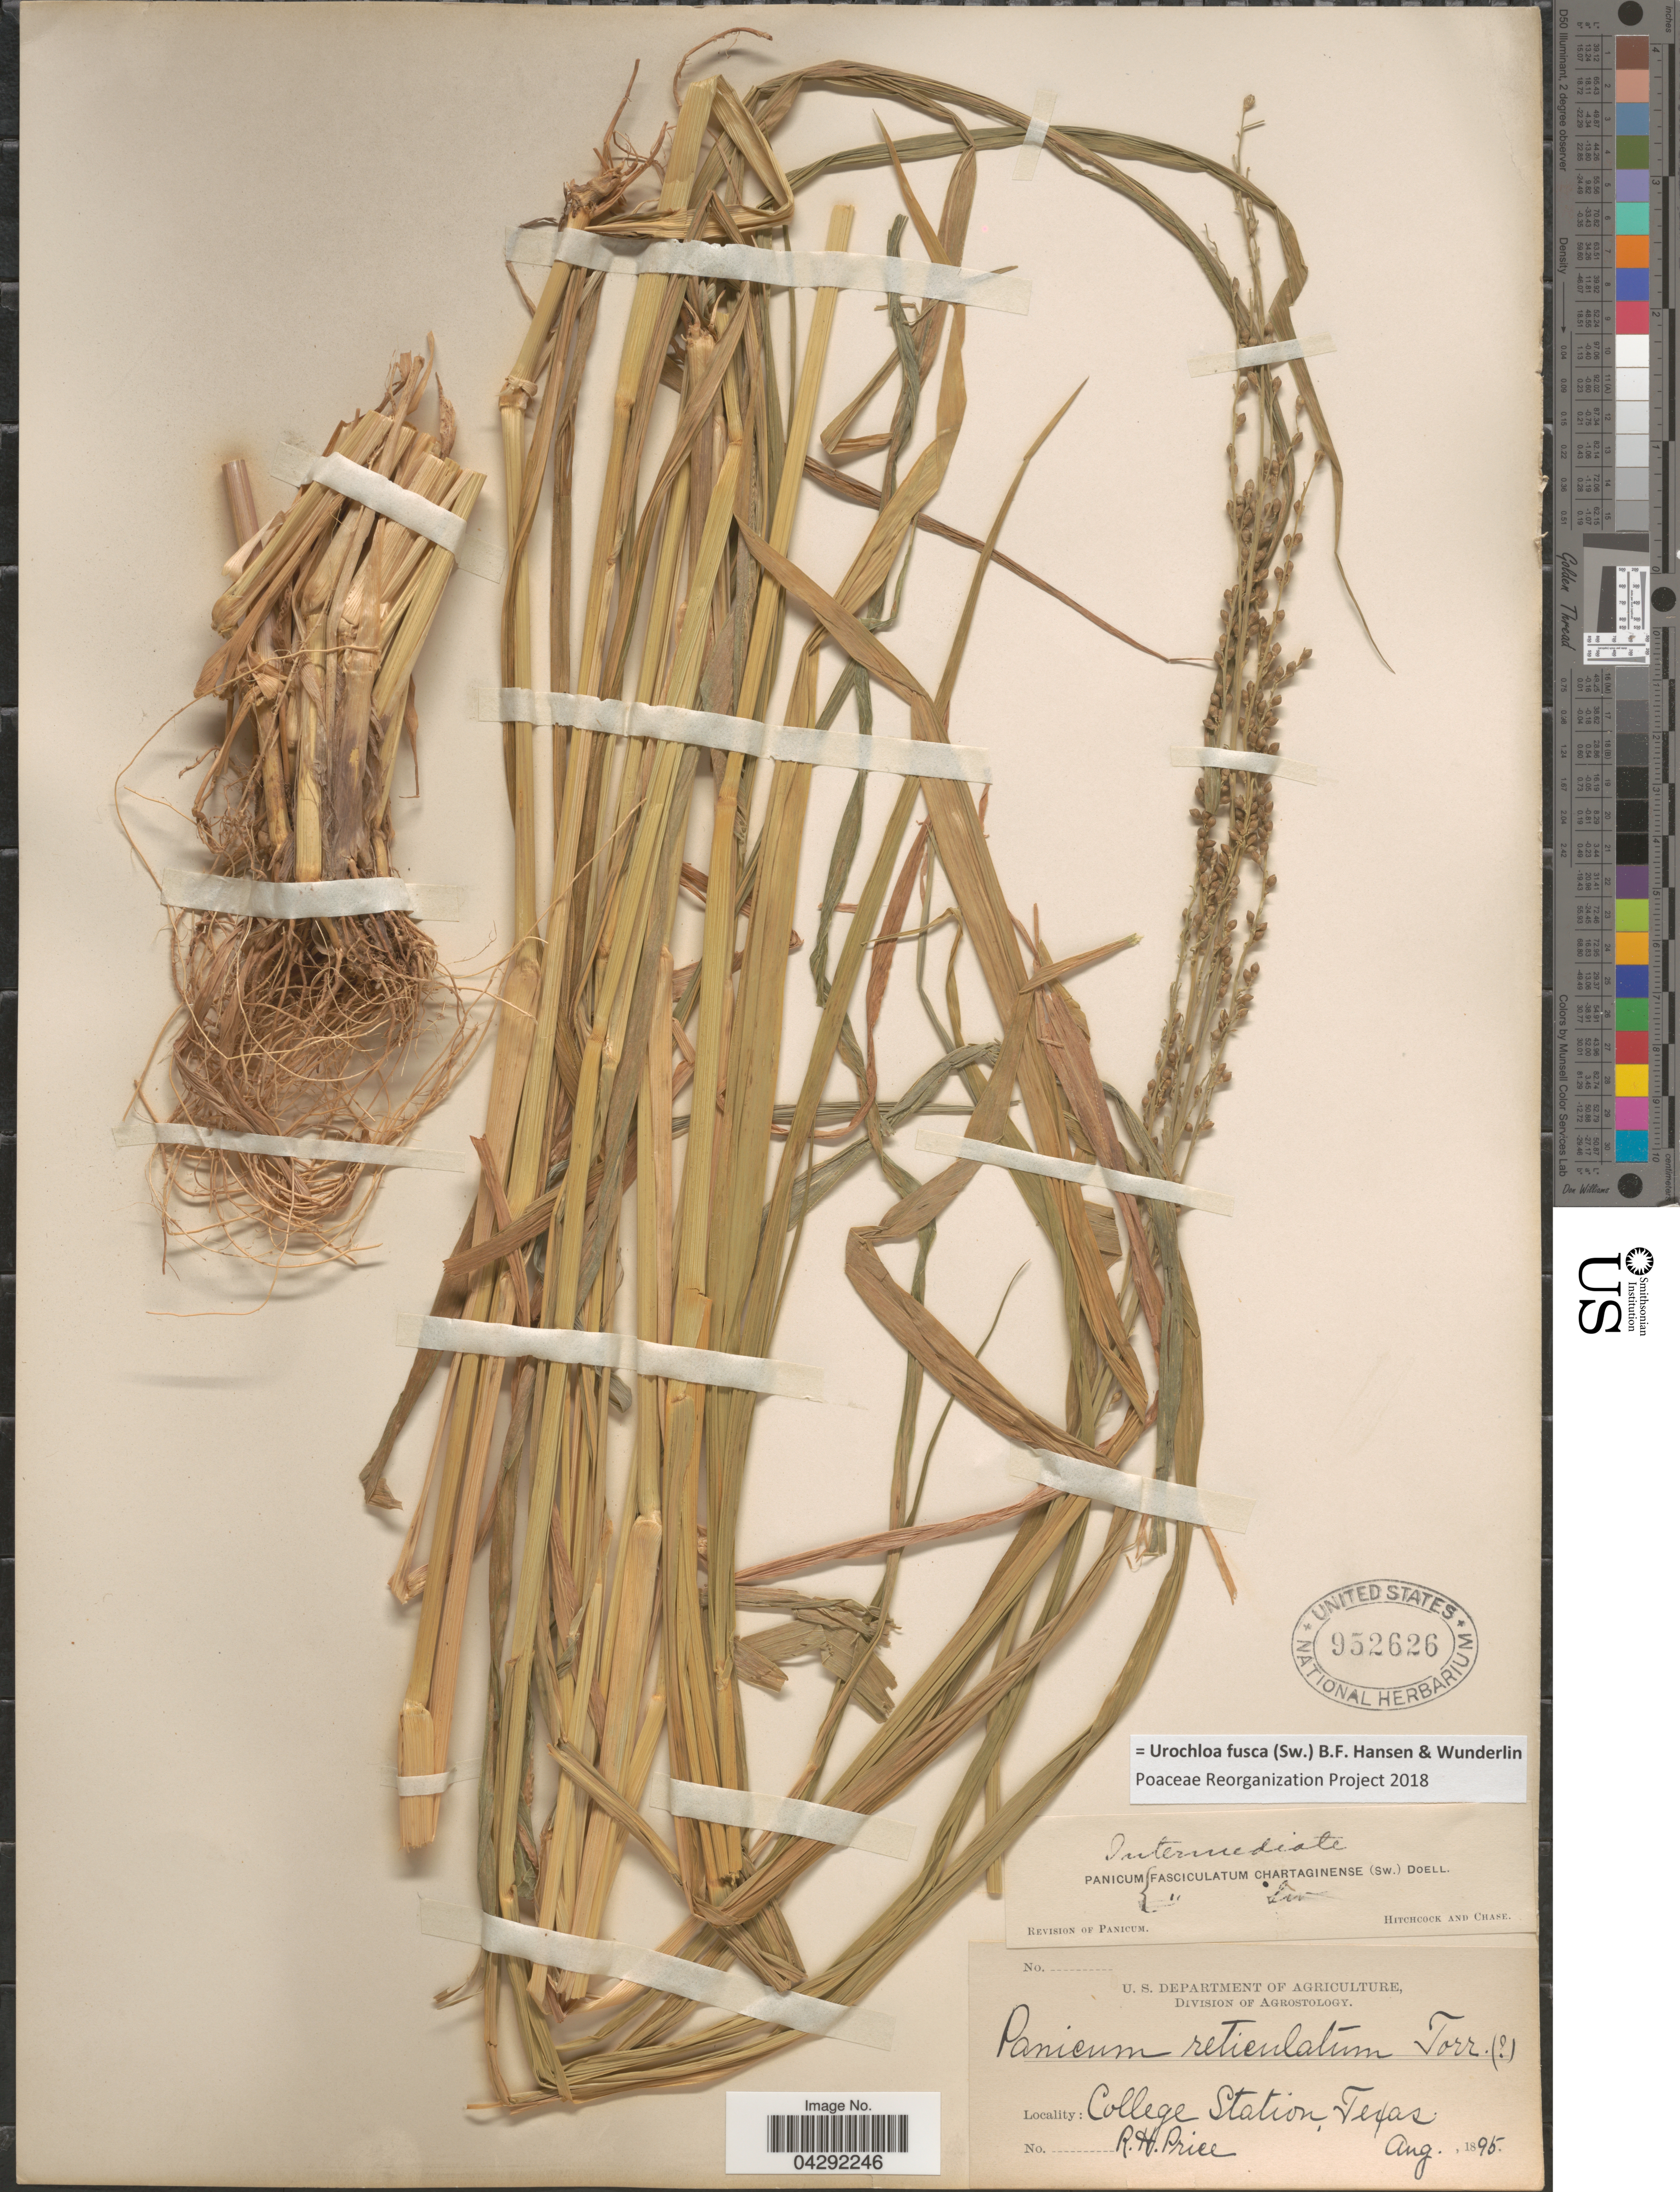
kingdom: Plantae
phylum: Tracheophyta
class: Liliopsida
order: Poales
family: Poaceae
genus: Urochloa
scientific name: Urochloa fusca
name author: (Sw.) B.F. Hansen & Wunderlin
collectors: R. Price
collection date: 1895-08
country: United States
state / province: Texas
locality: College Station.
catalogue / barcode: US 952626